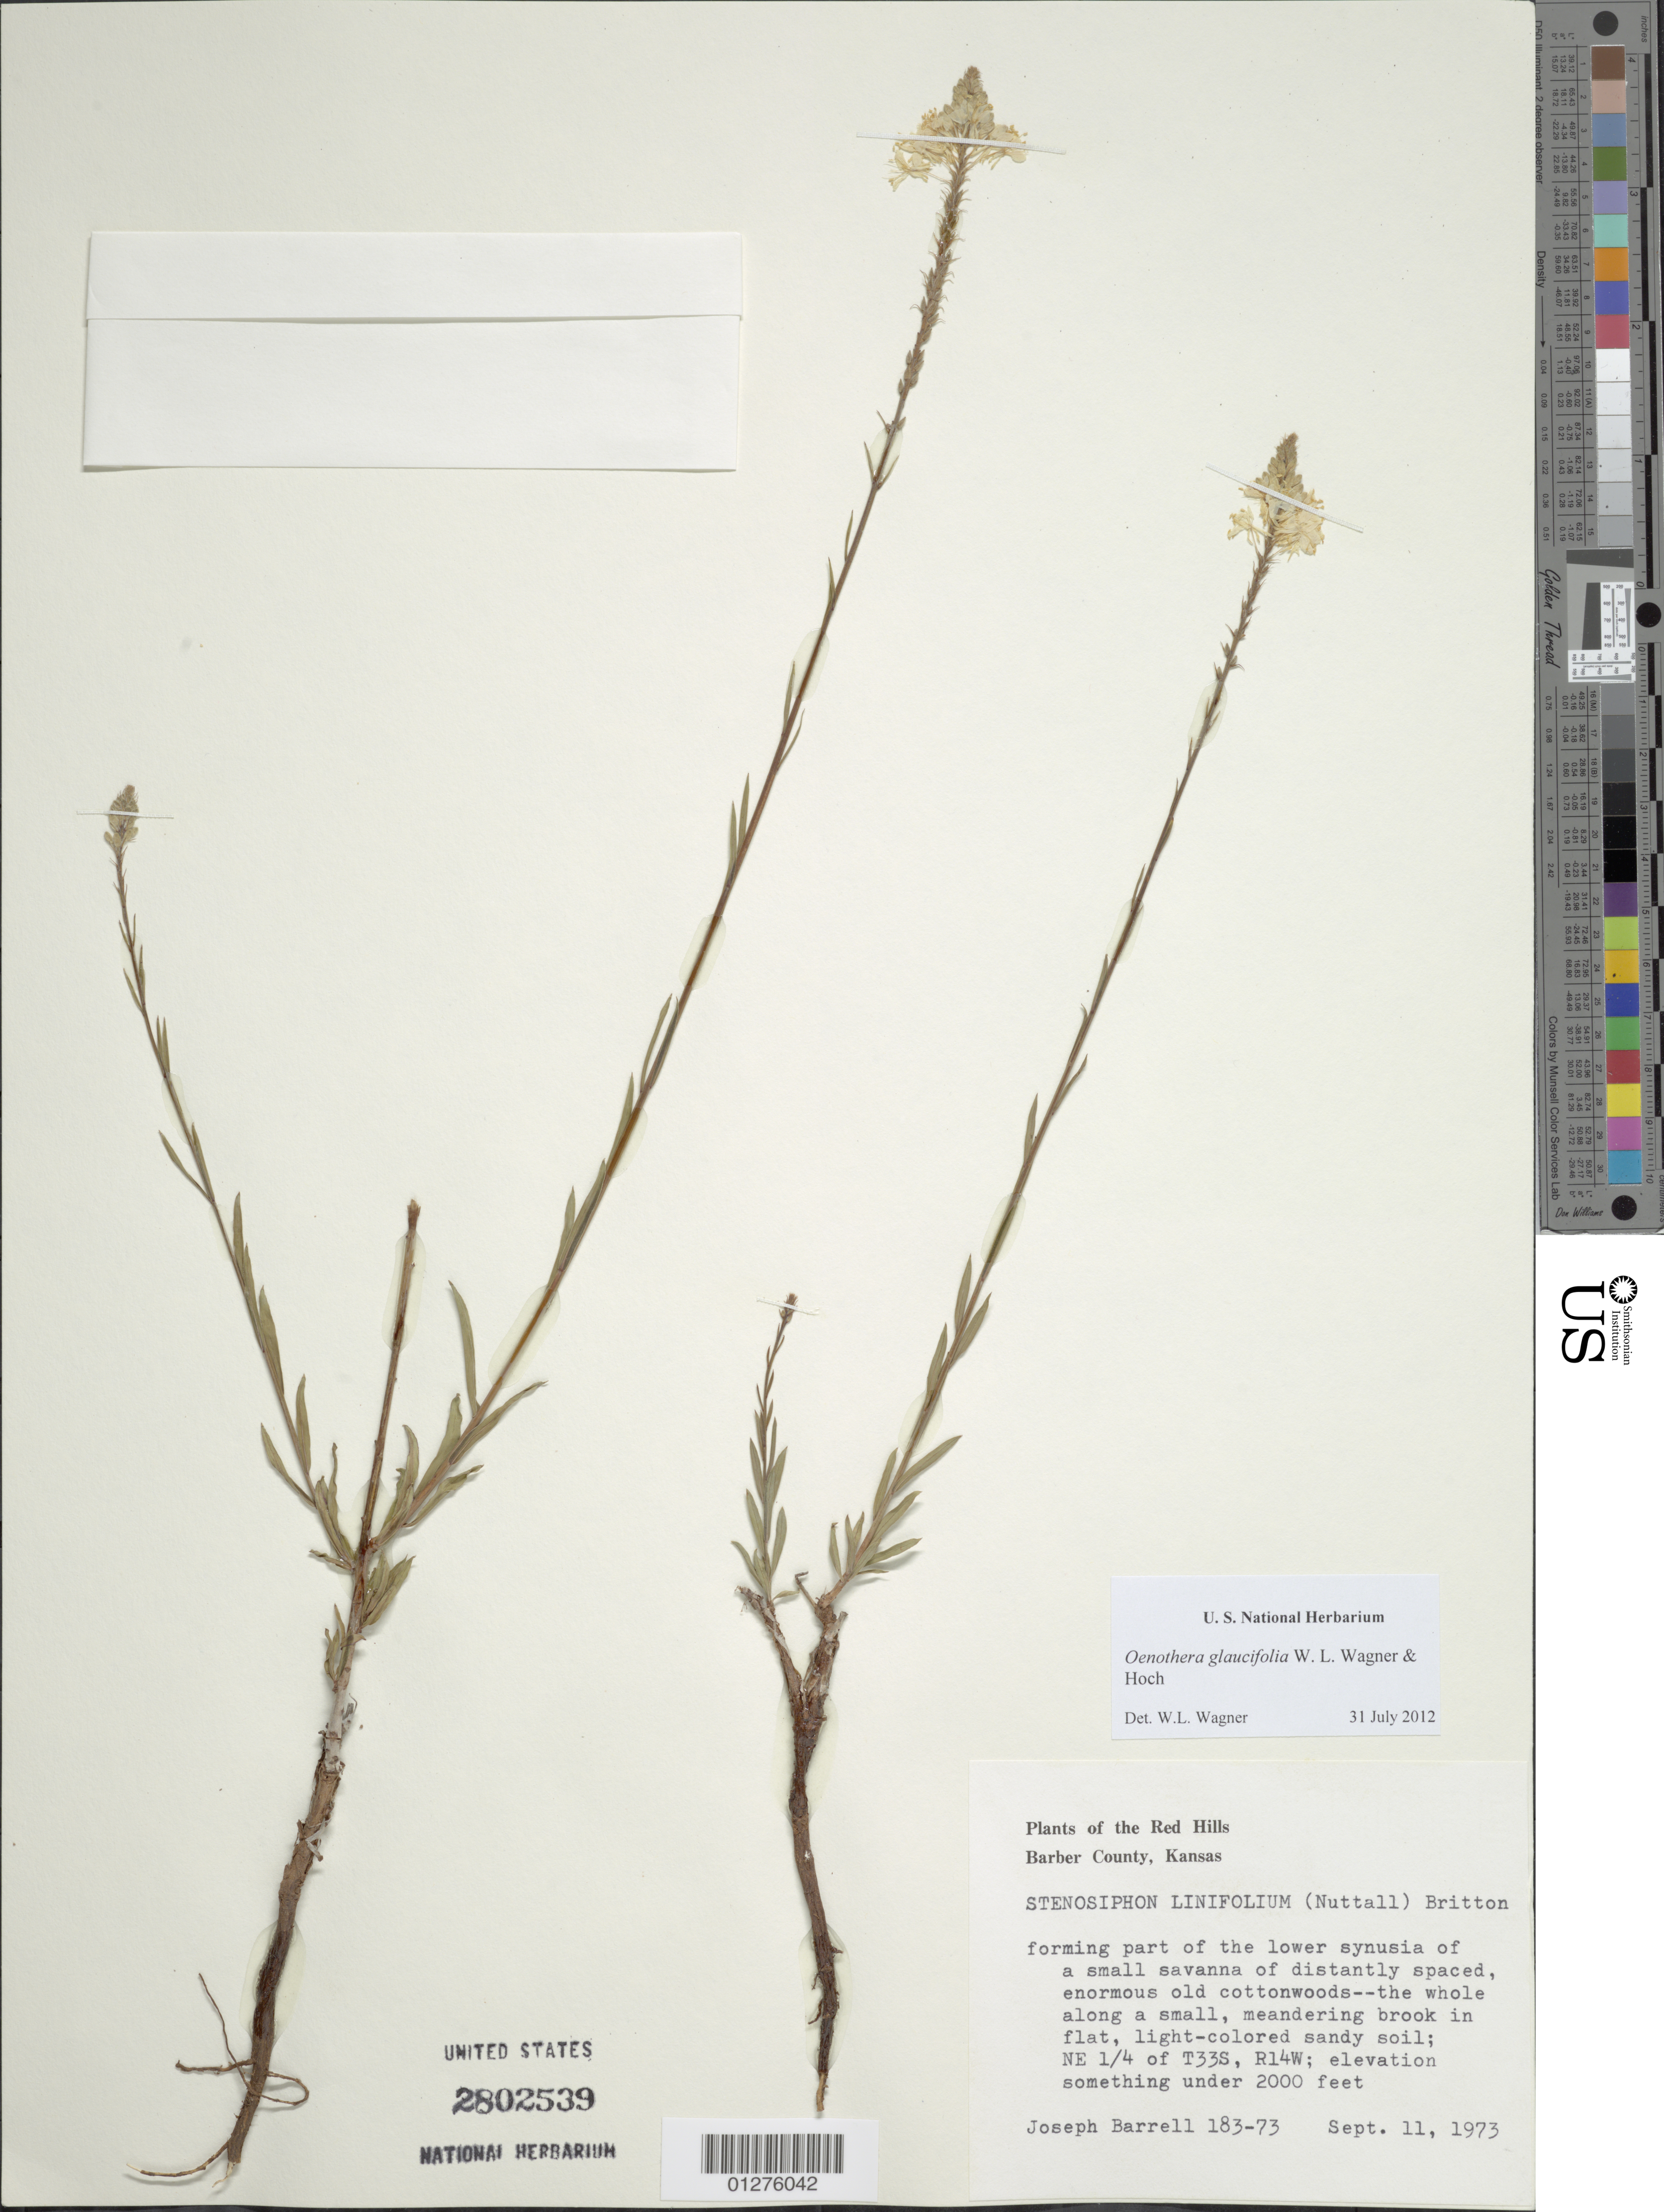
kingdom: Plantae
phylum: Tracheophyta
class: Magnoliopsida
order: Myrtales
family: Onagraceae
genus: Oenothera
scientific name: Oenothera glaucifolia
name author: W.L. Wagner & Hoch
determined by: Wagner, W. L., (BOT), Smithsonian Institution - National Museum of Natural History (UNITED STATES)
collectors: J. Barrell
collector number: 183-73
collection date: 1973-09-11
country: United States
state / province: Kansas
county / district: Barber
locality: NE 1/4 of T33S, R14W.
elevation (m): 610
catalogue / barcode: US 2802539